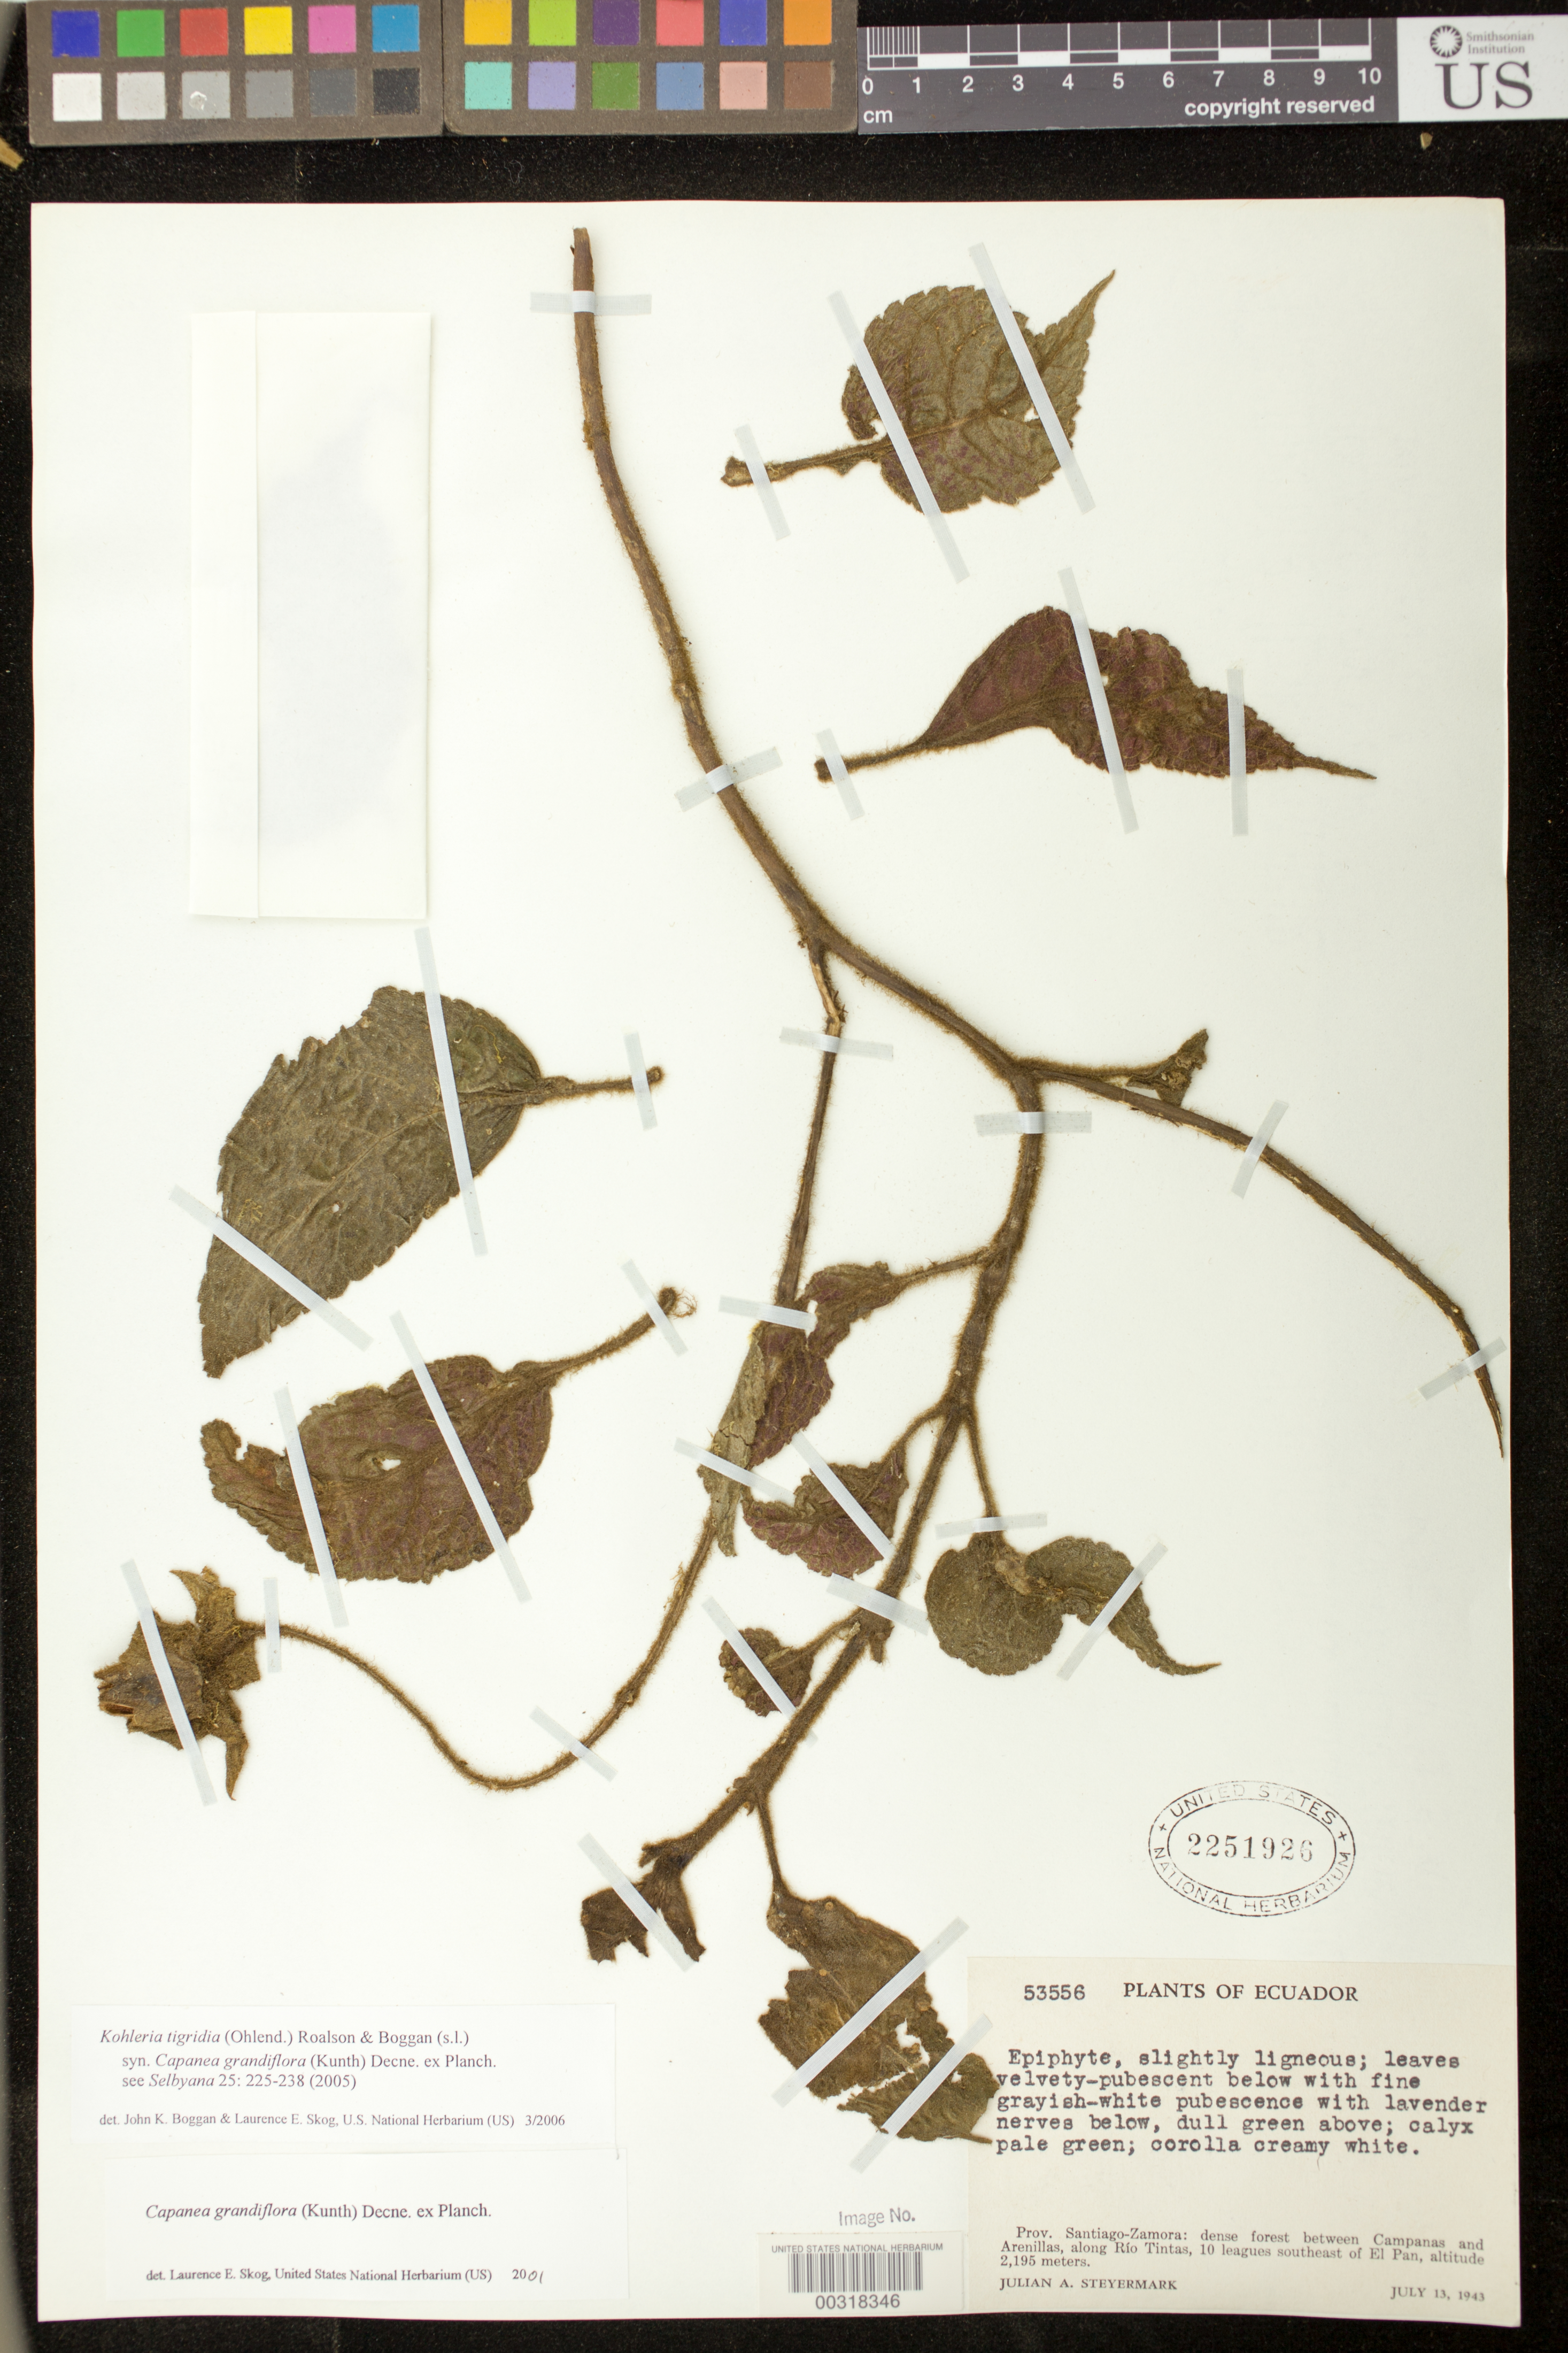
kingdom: Plantae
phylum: Tracheophyta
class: Magnoliopsida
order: Lamiales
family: Gesneriaceae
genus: Kohleria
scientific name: Kohleria tigridia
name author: (Ohlend.) Roalson & Boggan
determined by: Boggan, J. K.; Skog, L. E.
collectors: J. Steyermark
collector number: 53556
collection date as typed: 13 Jul 1943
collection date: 1943-07-13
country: Ecuador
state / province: Morona-Santiago / Zamora-Chinchipe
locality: Between Campanas and Arenillas, along Rio Tintas, 10 leagues SE of El Pan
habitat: Dense forest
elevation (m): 2195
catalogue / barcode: US 2251926